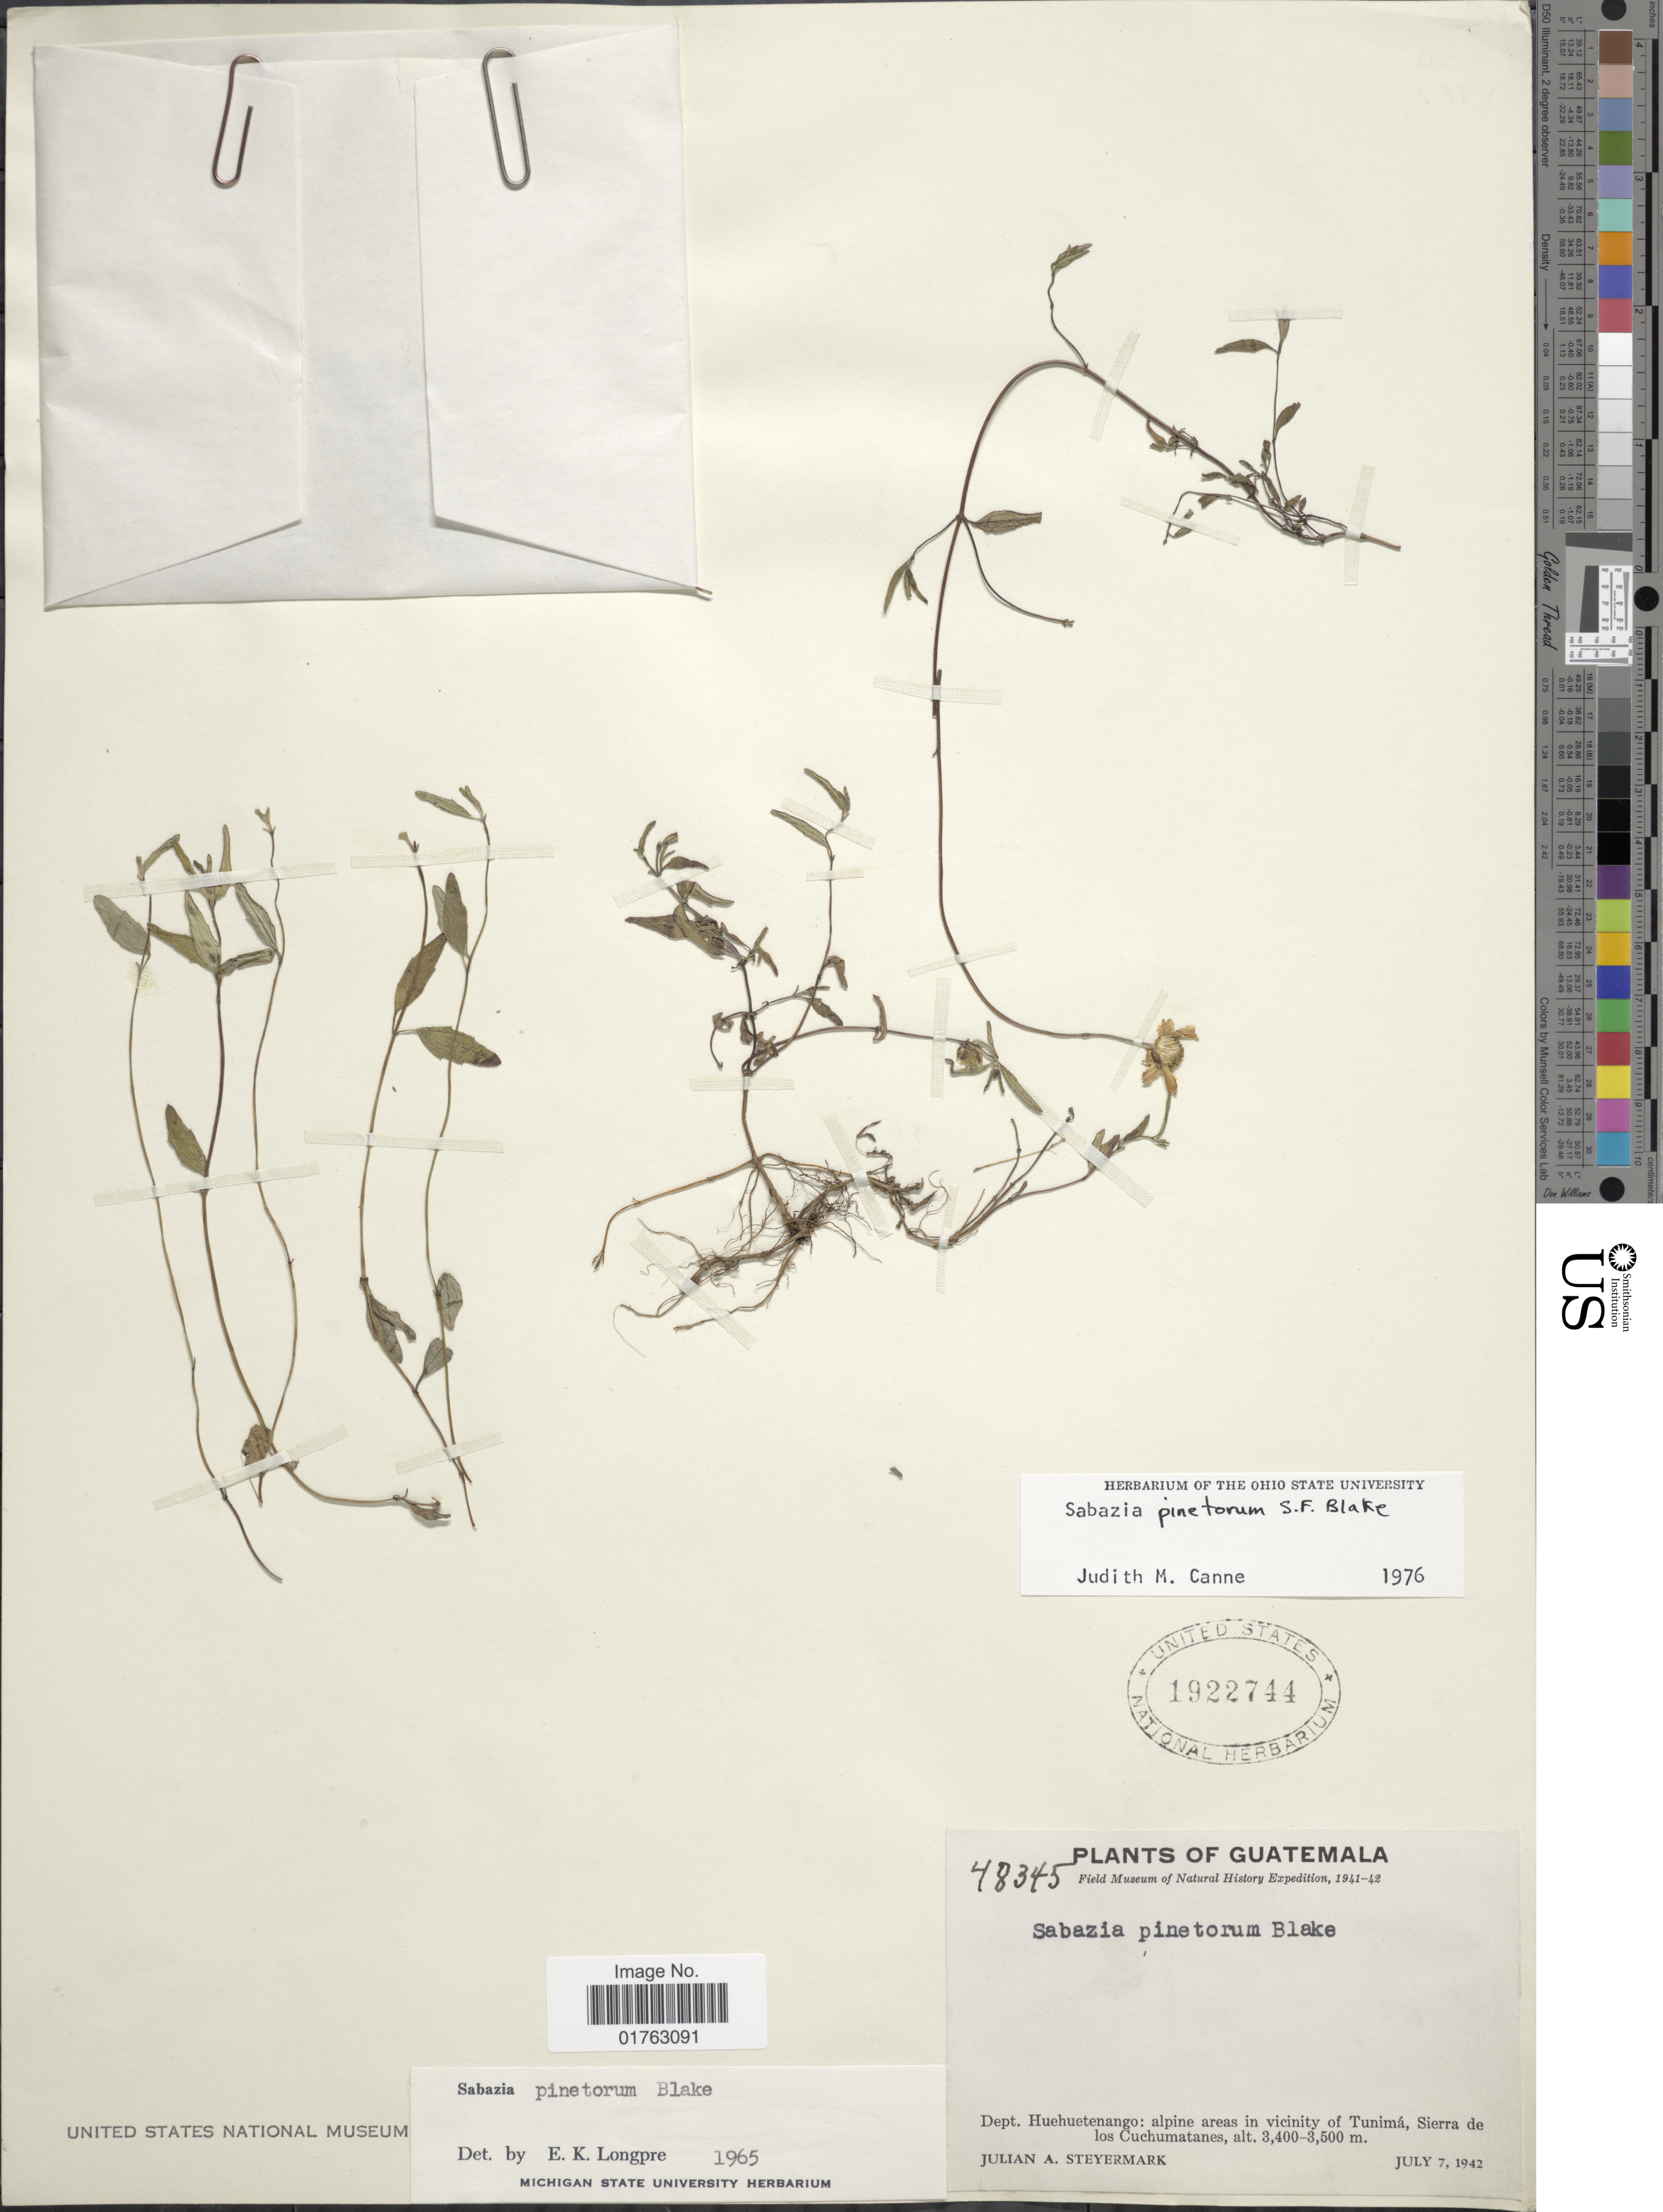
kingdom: Plantae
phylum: Tracheophyta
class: Magnoliopsida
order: Asterales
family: Asteraceae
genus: Sabazia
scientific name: Sabazia pinetorum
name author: S.F. Blake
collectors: J. Steyermark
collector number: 48345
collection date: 1942-07-07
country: Guatemala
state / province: Huehuetenango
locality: Dept. Huehuetenango: alpine areas in vicinity of Tunima, Sierra de los Cuchumatanes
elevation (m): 3400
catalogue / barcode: US 1922744